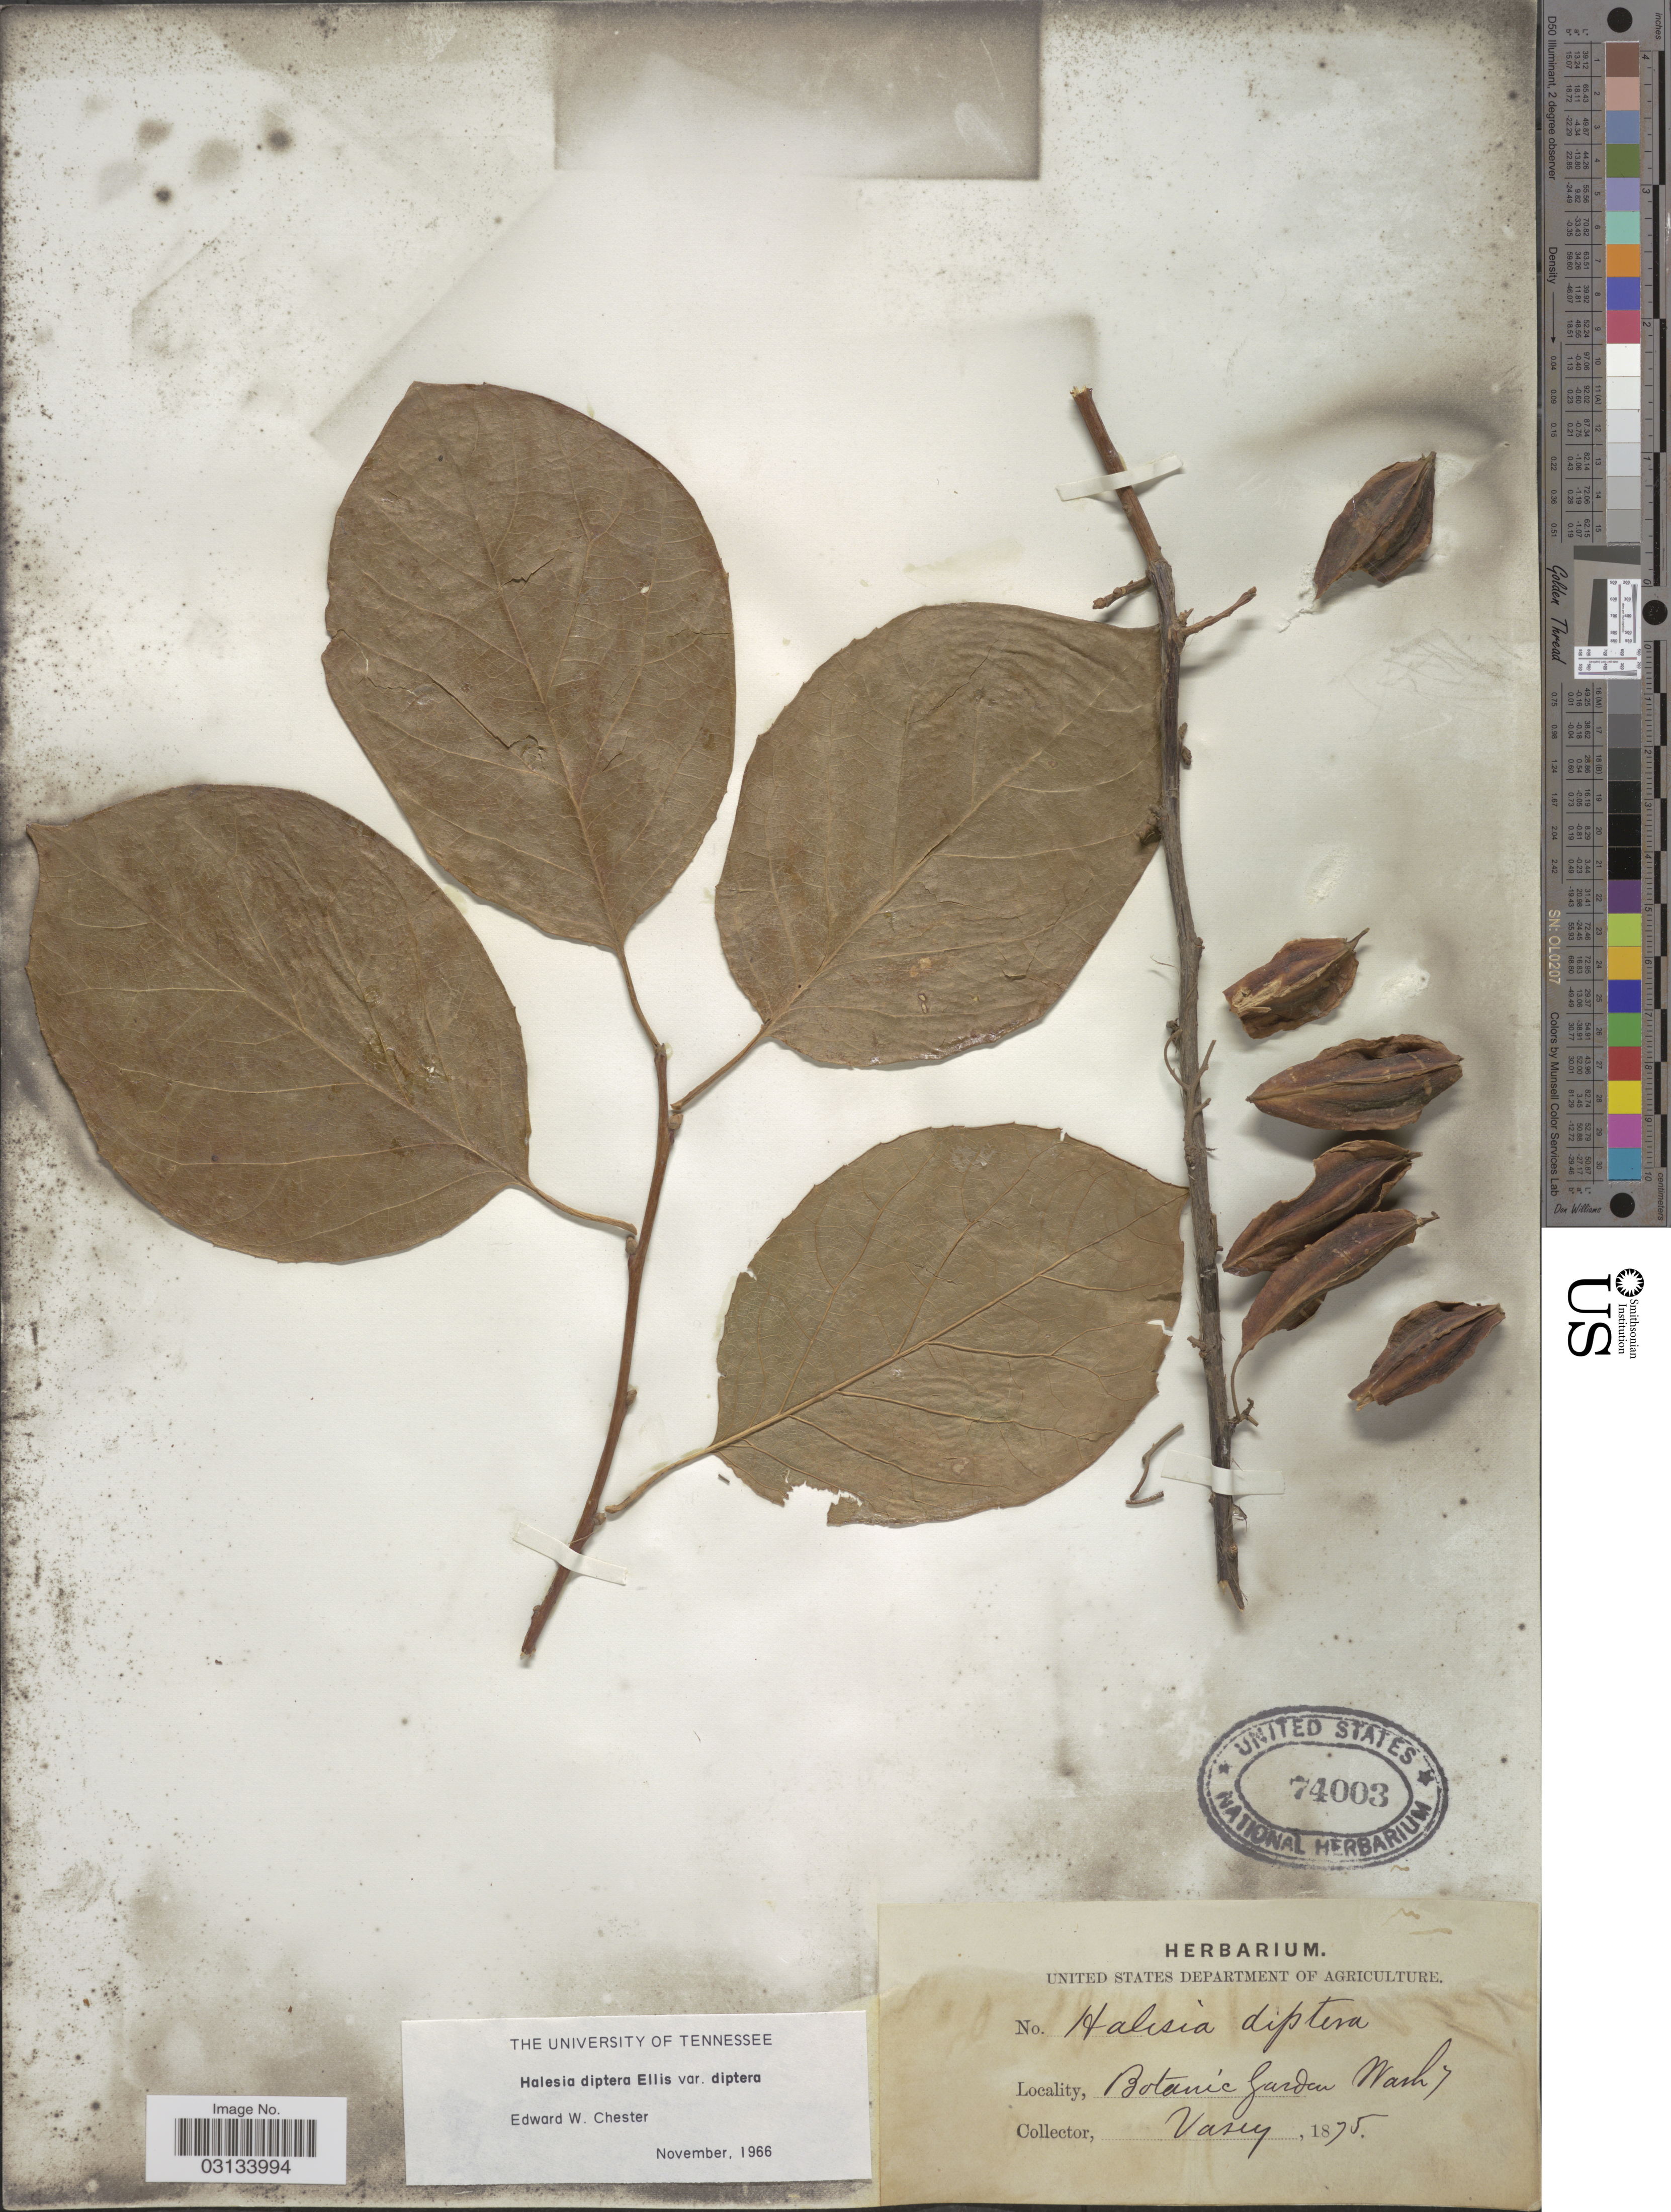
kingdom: Plantae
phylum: Tracheophyta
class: Magnoliopsida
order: Ericales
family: Styracaceae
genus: Halesia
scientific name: Halesia diptera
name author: J. Ellis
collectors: Vasey, --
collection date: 1875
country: United States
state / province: Washington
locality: Botanic Garden. Wash.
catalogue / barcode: US 74003